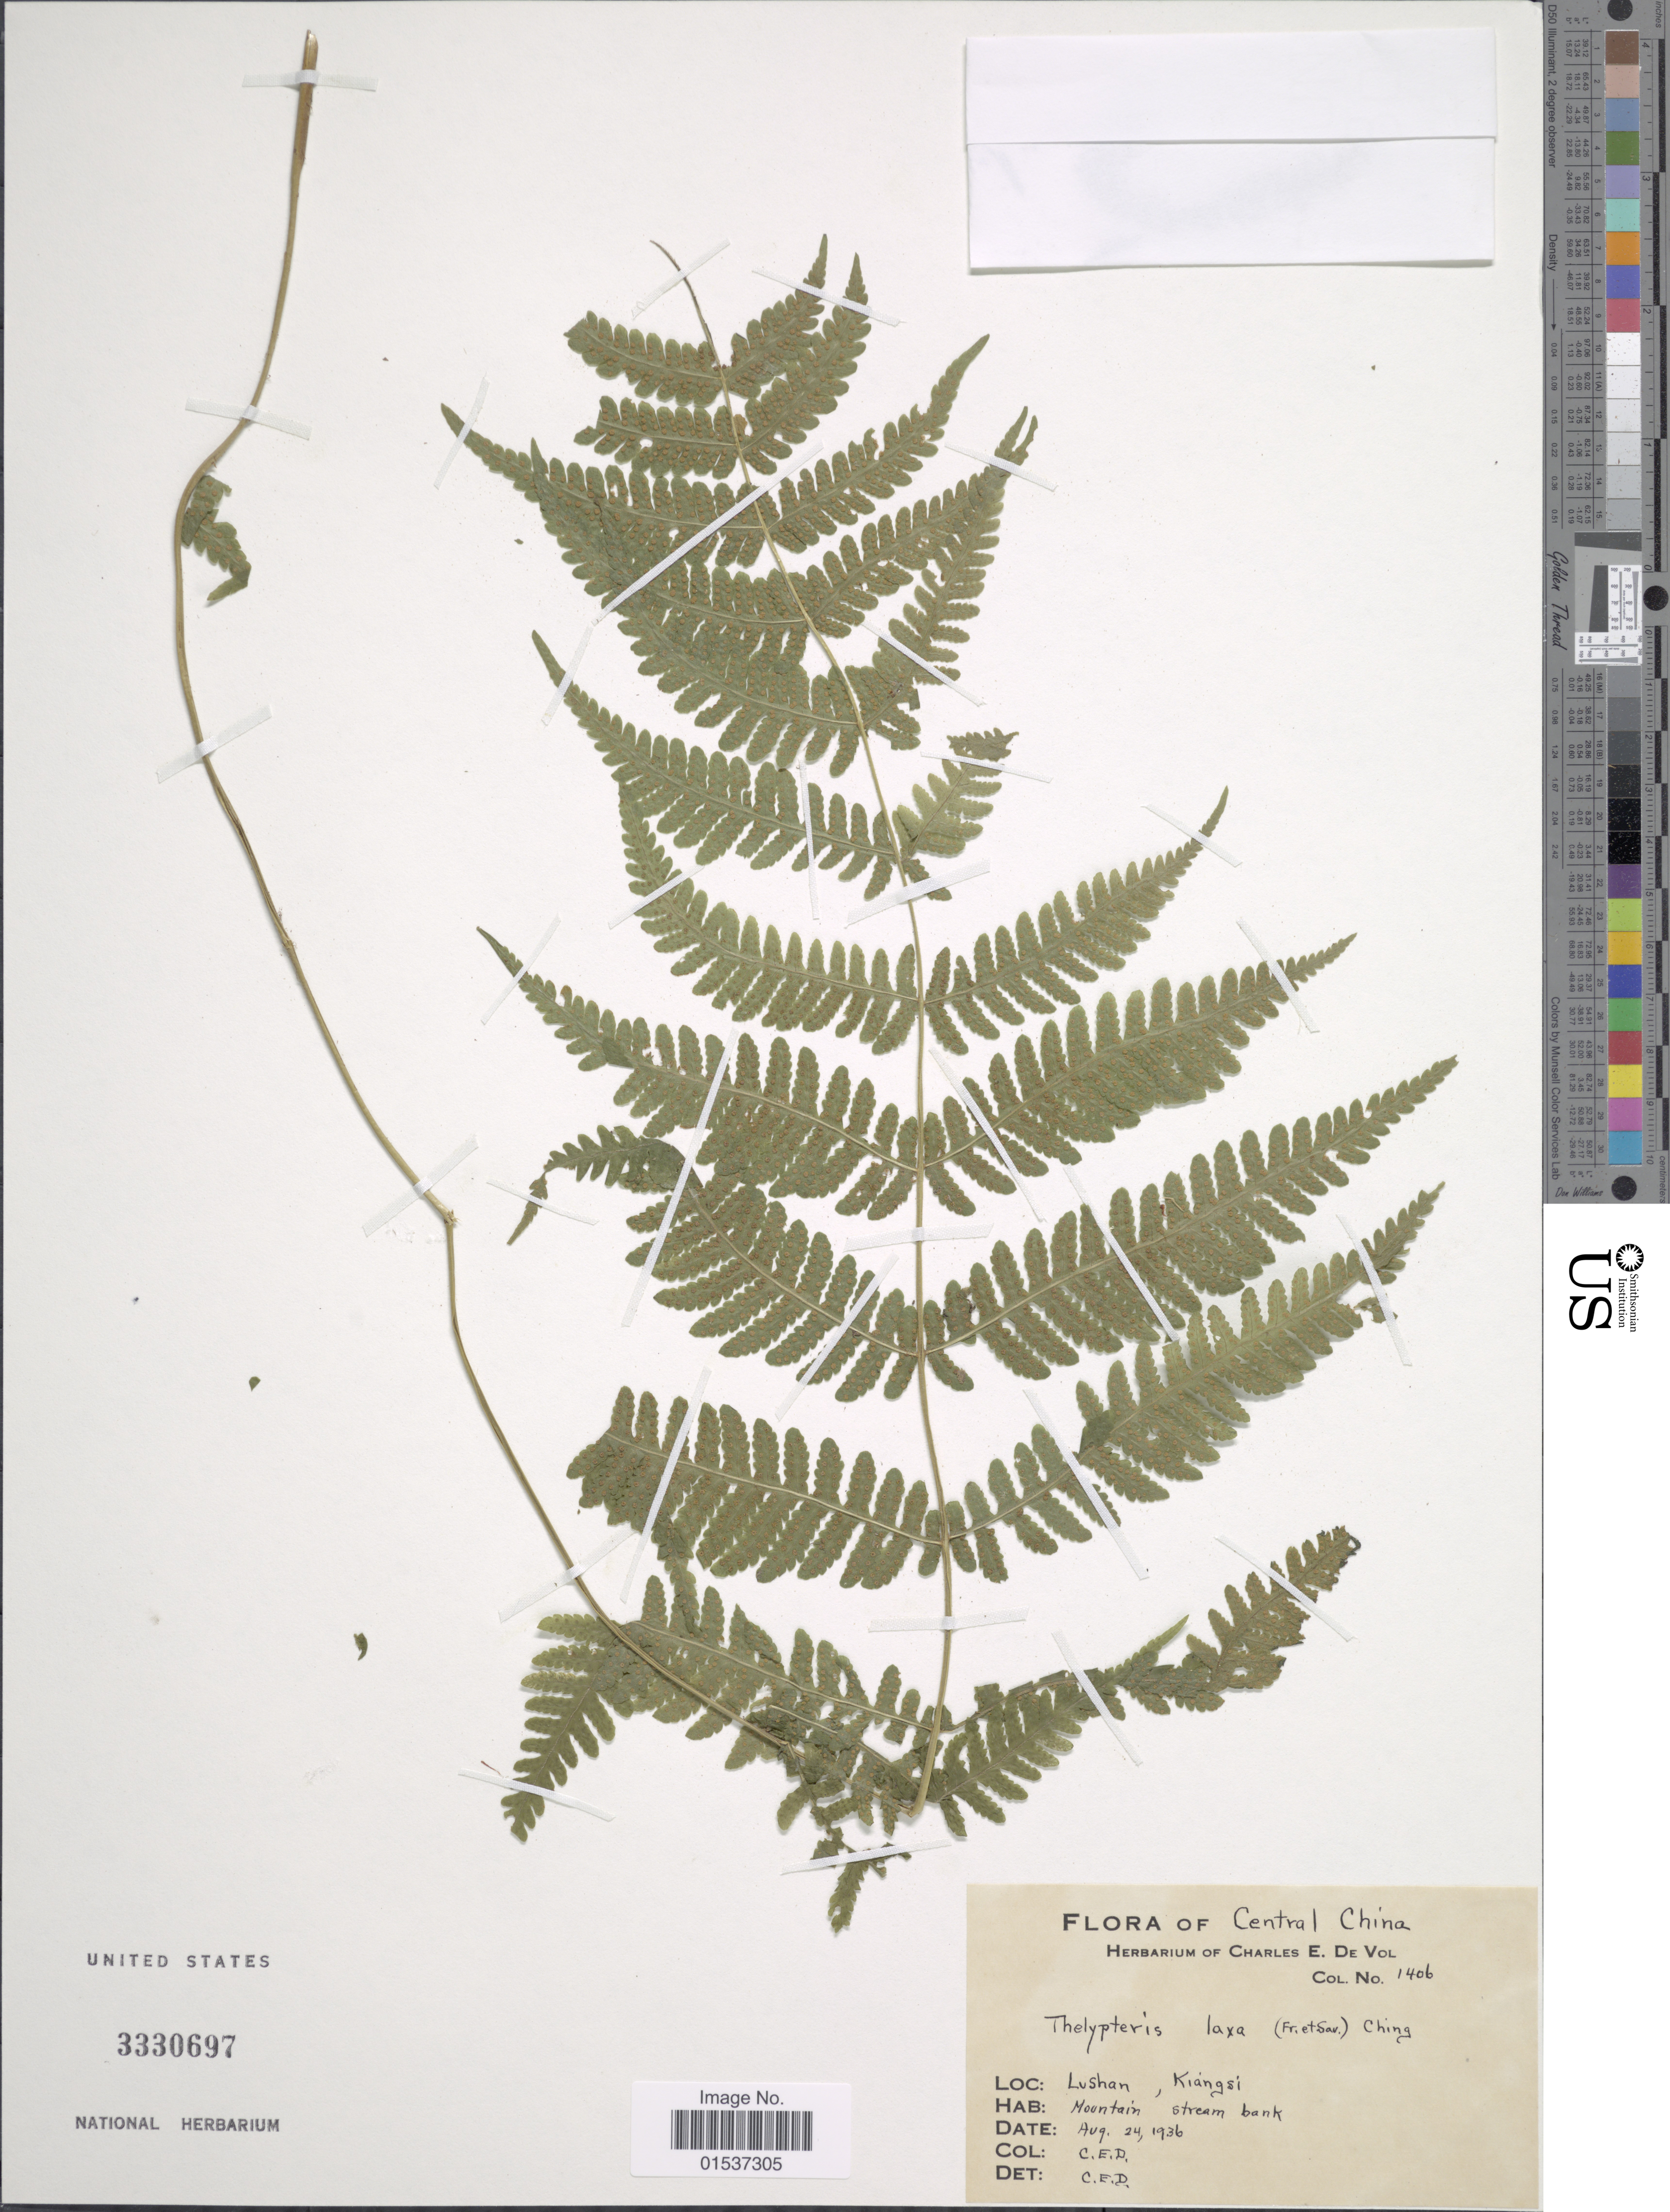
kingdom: Plantae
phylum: Tracheophyta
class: Polypodiopsida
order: Polypodiales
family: Thelypteridaceae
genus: Metathelypteris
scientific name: Metathelypteris laxa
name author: (Franch. & Sav.) Ching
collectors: C. E. De Vol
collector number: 1406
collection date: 1936-08-24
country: China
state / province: Jiangxi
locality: Central China, Lushan, Kiangsi.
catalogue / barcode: US 3330697